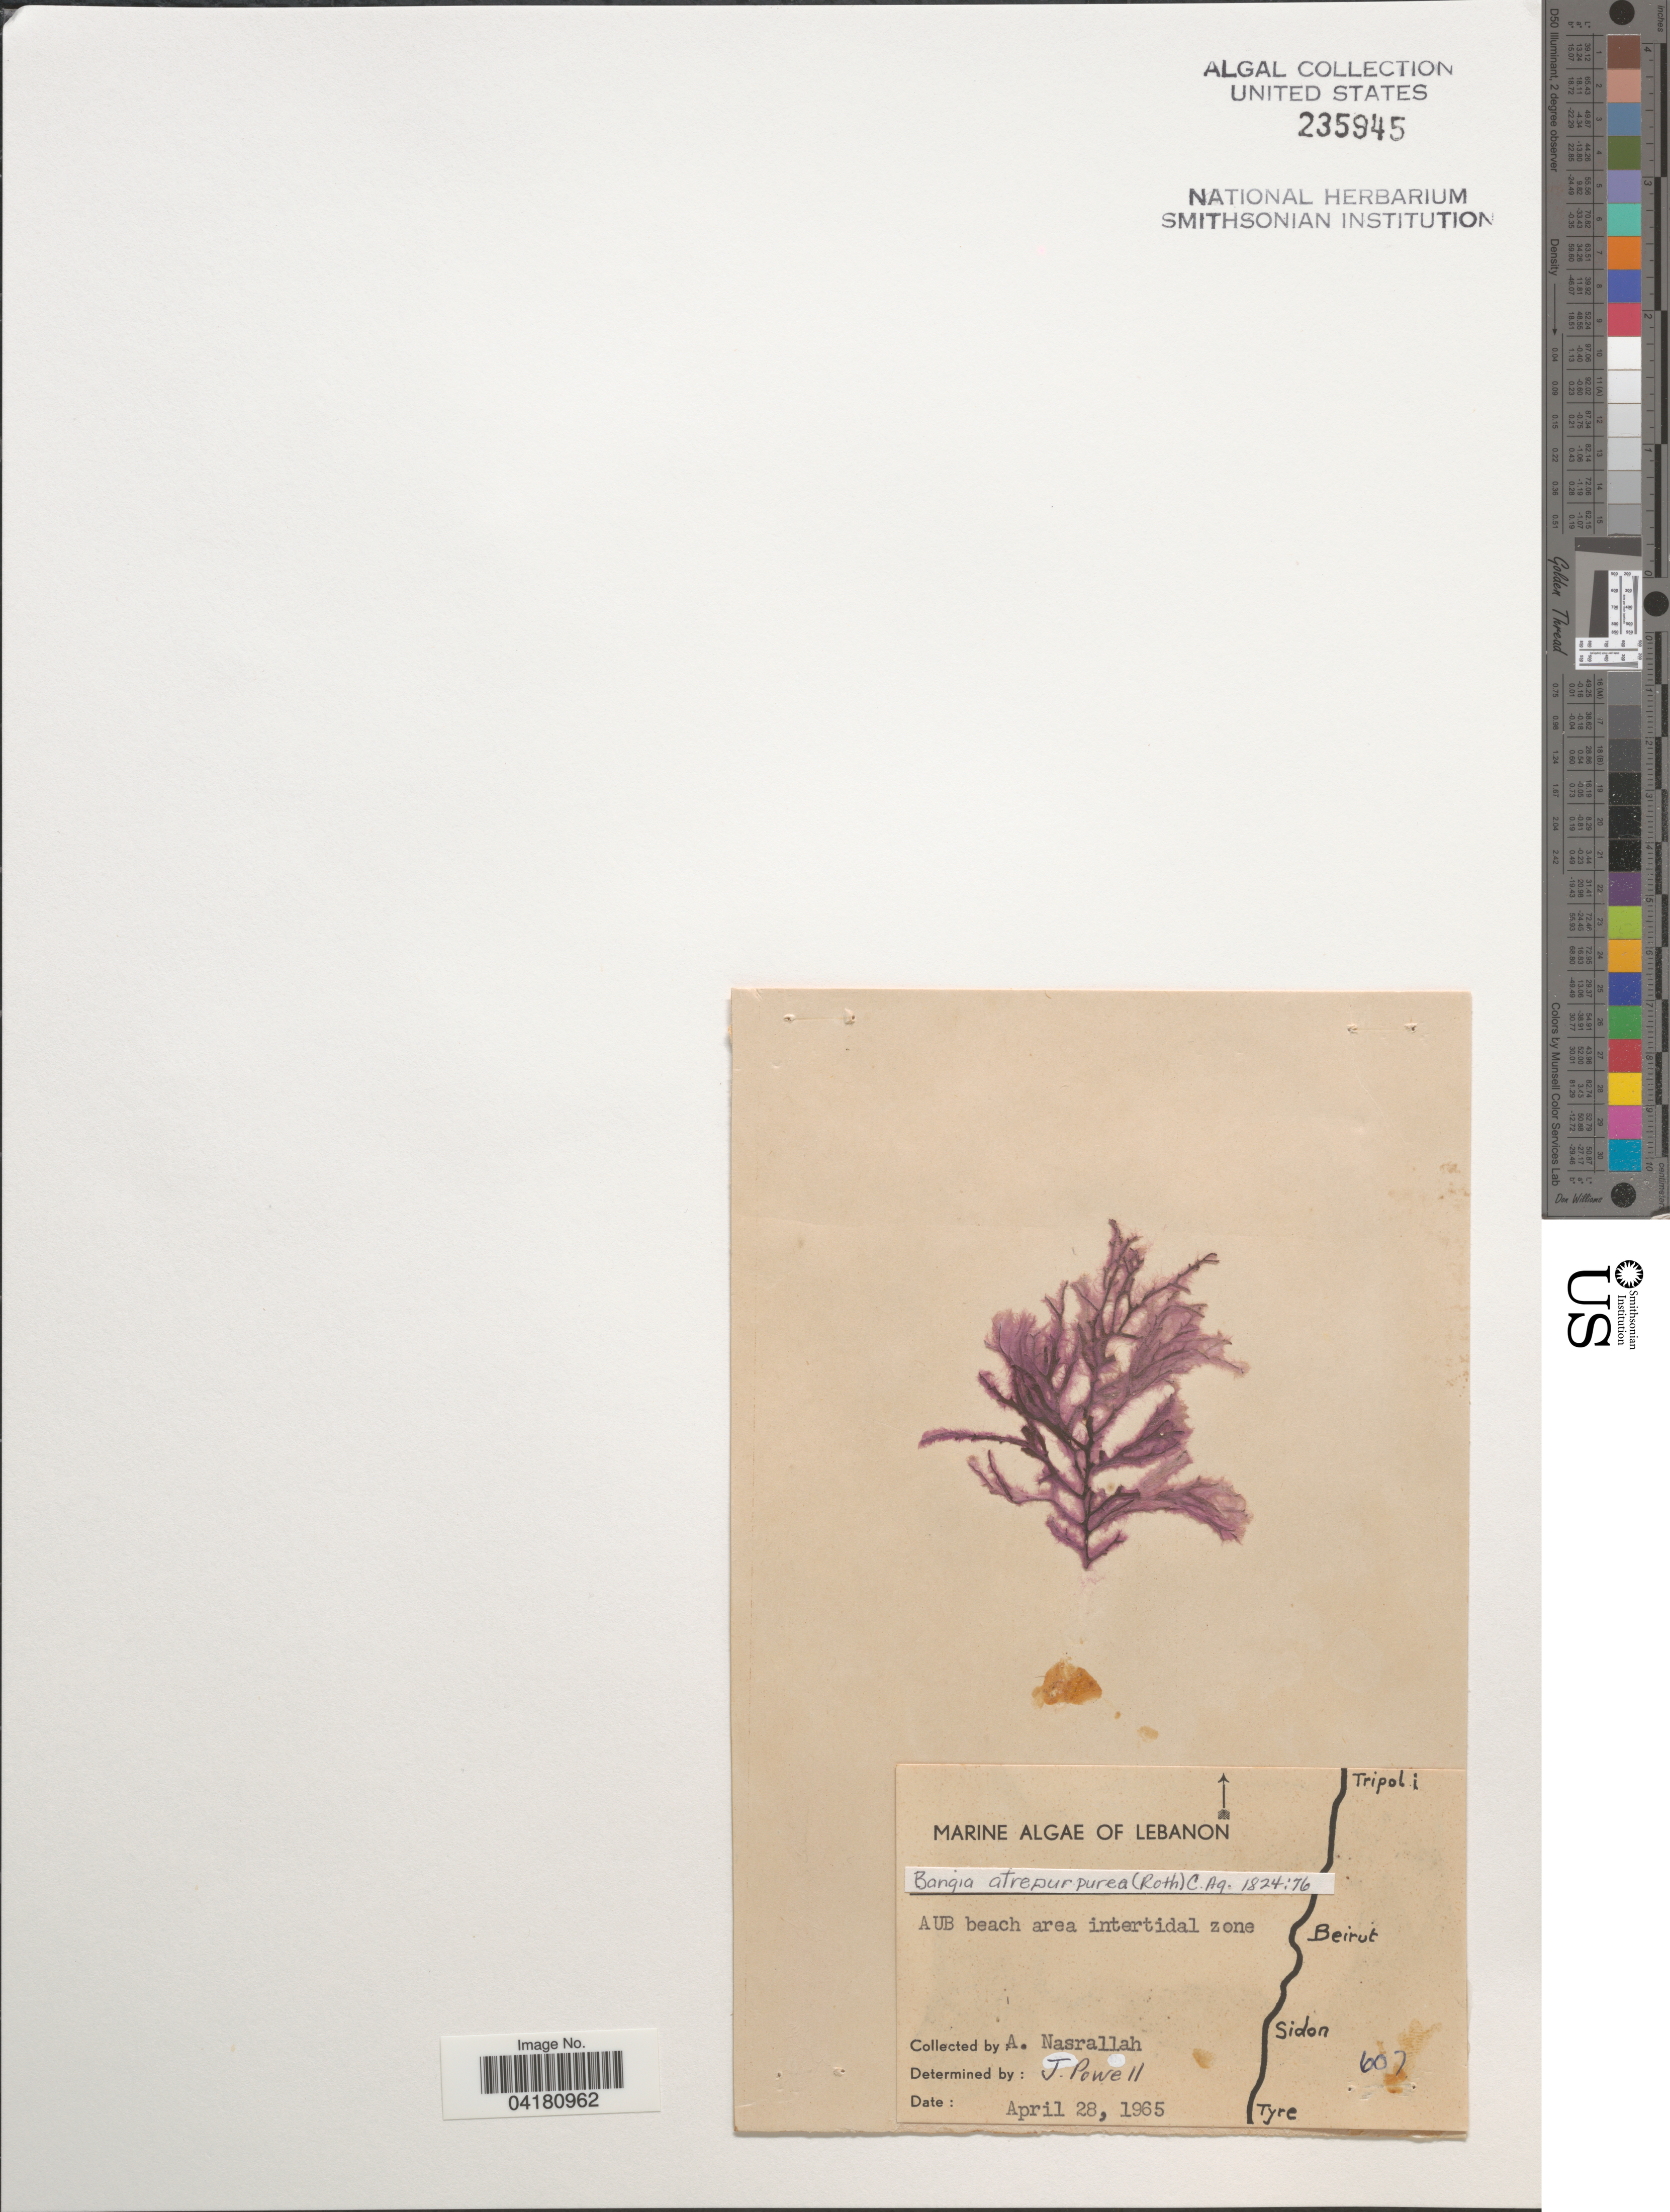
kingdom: Plantae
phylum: Rhodophyta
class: Bangiophyceae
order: Bangiales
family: Bangiaceae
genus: Bangia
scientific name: Bangia atropurpurea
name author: (Mertens ex Roth) C. Agardh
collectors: A. Nasrallah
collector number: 607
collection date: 1965-04-28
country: Lebanon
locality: AUB beach area intertidal zone.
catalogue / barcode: US 235945